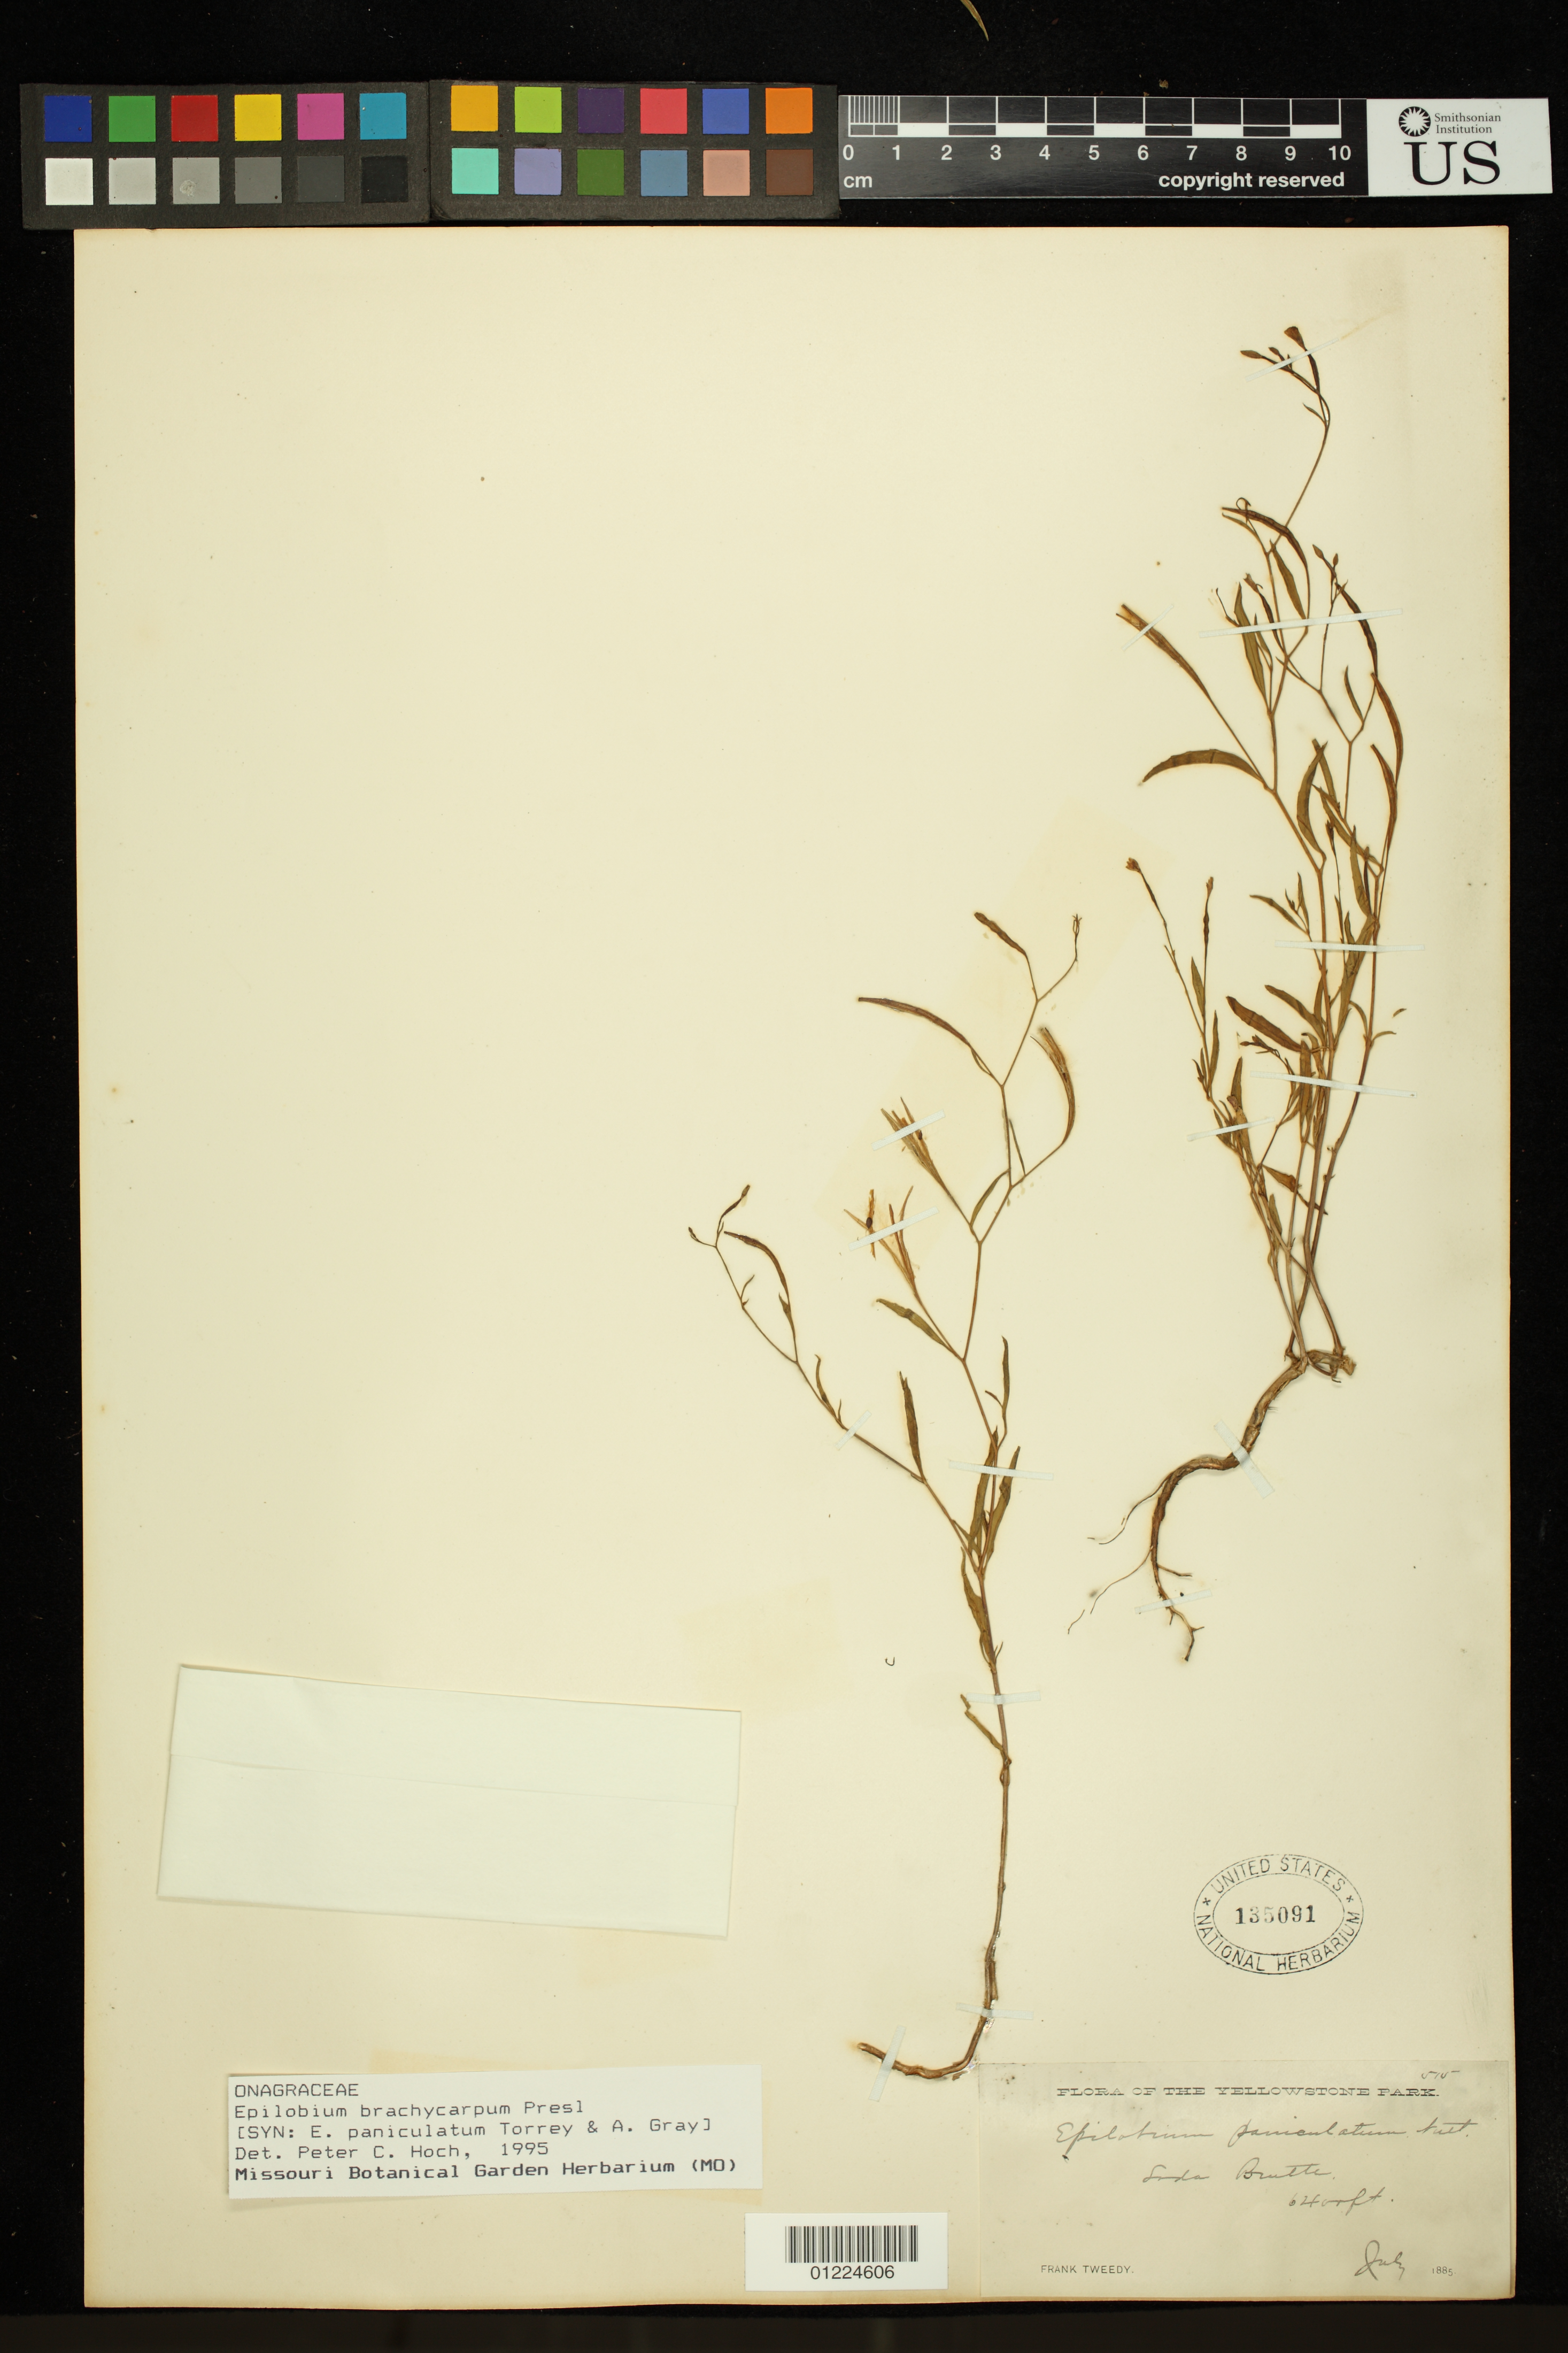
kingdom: Plantae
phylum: Tracheophyta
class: Magnoliopsida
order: Myrtales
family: Onagraceae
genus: Epilobium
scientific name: Epilobium brachycarpum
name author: C. Presl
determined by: Hoch, P. C.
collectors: F. Tweedy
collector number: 515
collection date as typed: Jul 1885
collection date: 1885-07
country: United States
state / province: Wyoming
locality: Soda butte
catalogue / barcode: US 135091